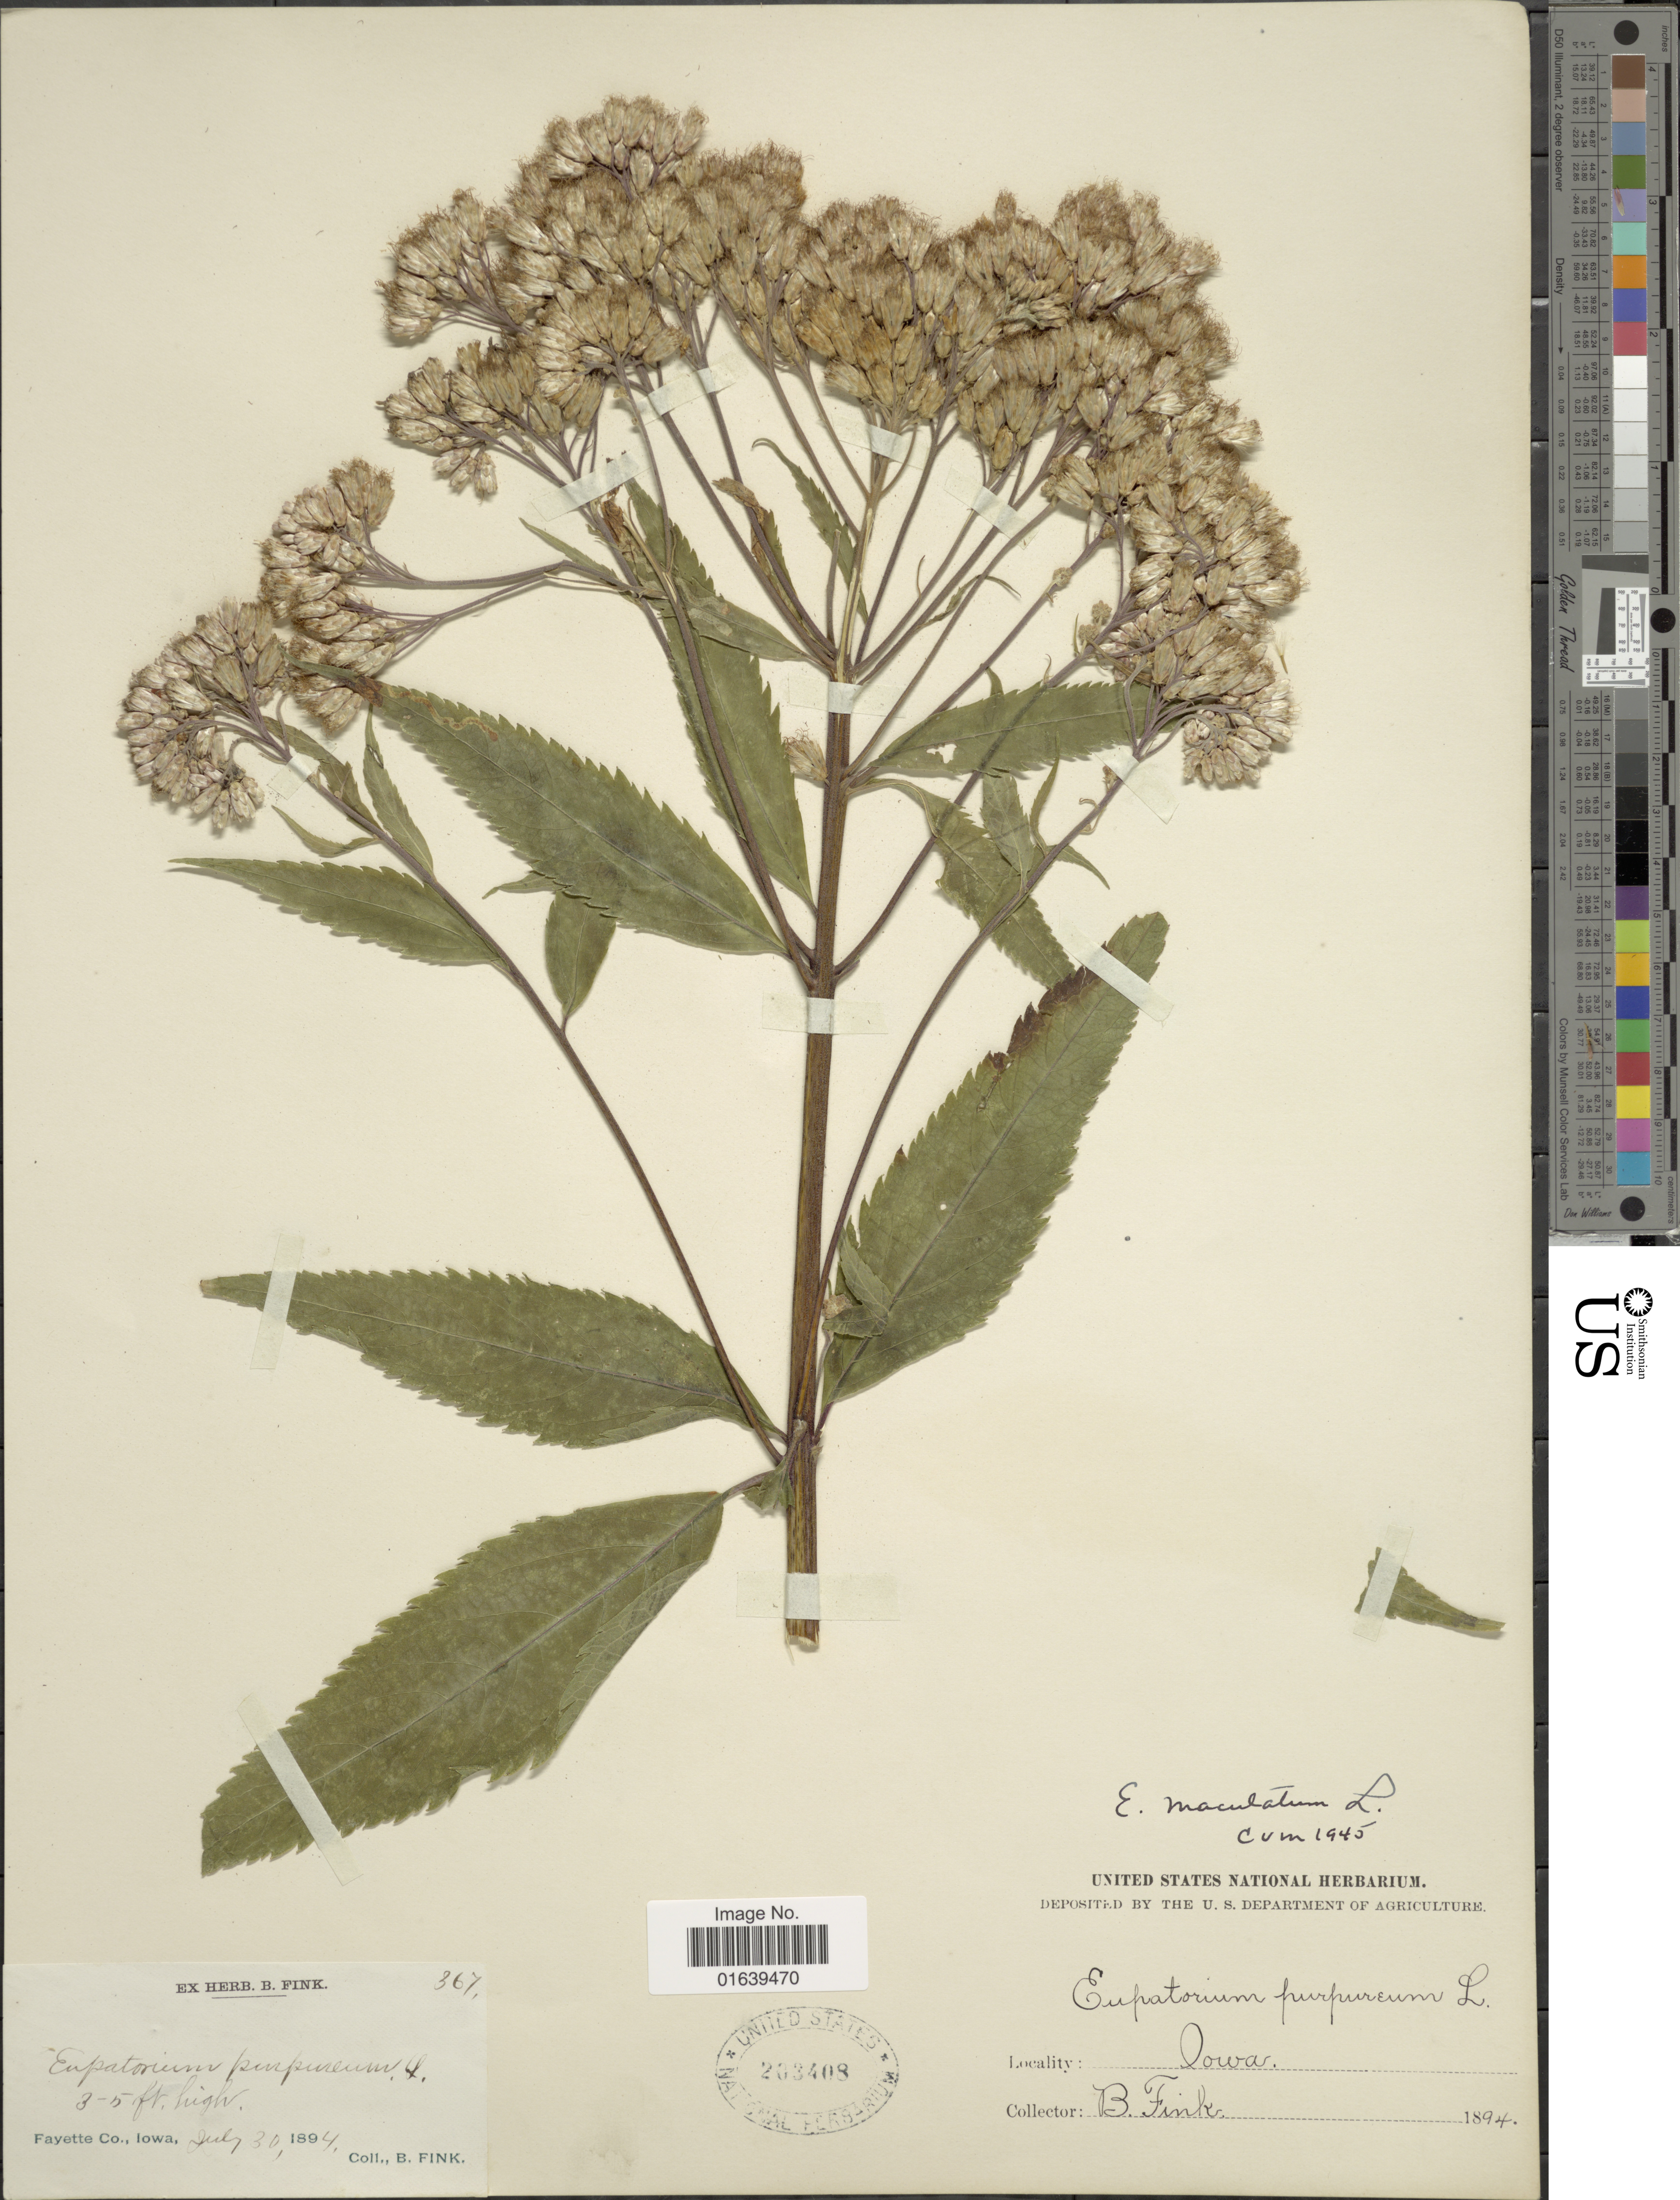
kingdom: Plantae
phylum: Tracheophyta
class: Magnoliopsida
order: Asterales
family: Asteraceae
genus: Eupatorium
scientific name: Eupatorium maculatum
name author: L.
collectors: B. Fink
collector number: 367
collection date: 1894-07-30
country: United States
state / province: Iowa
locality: Fayette Co.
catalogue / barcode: US 203408